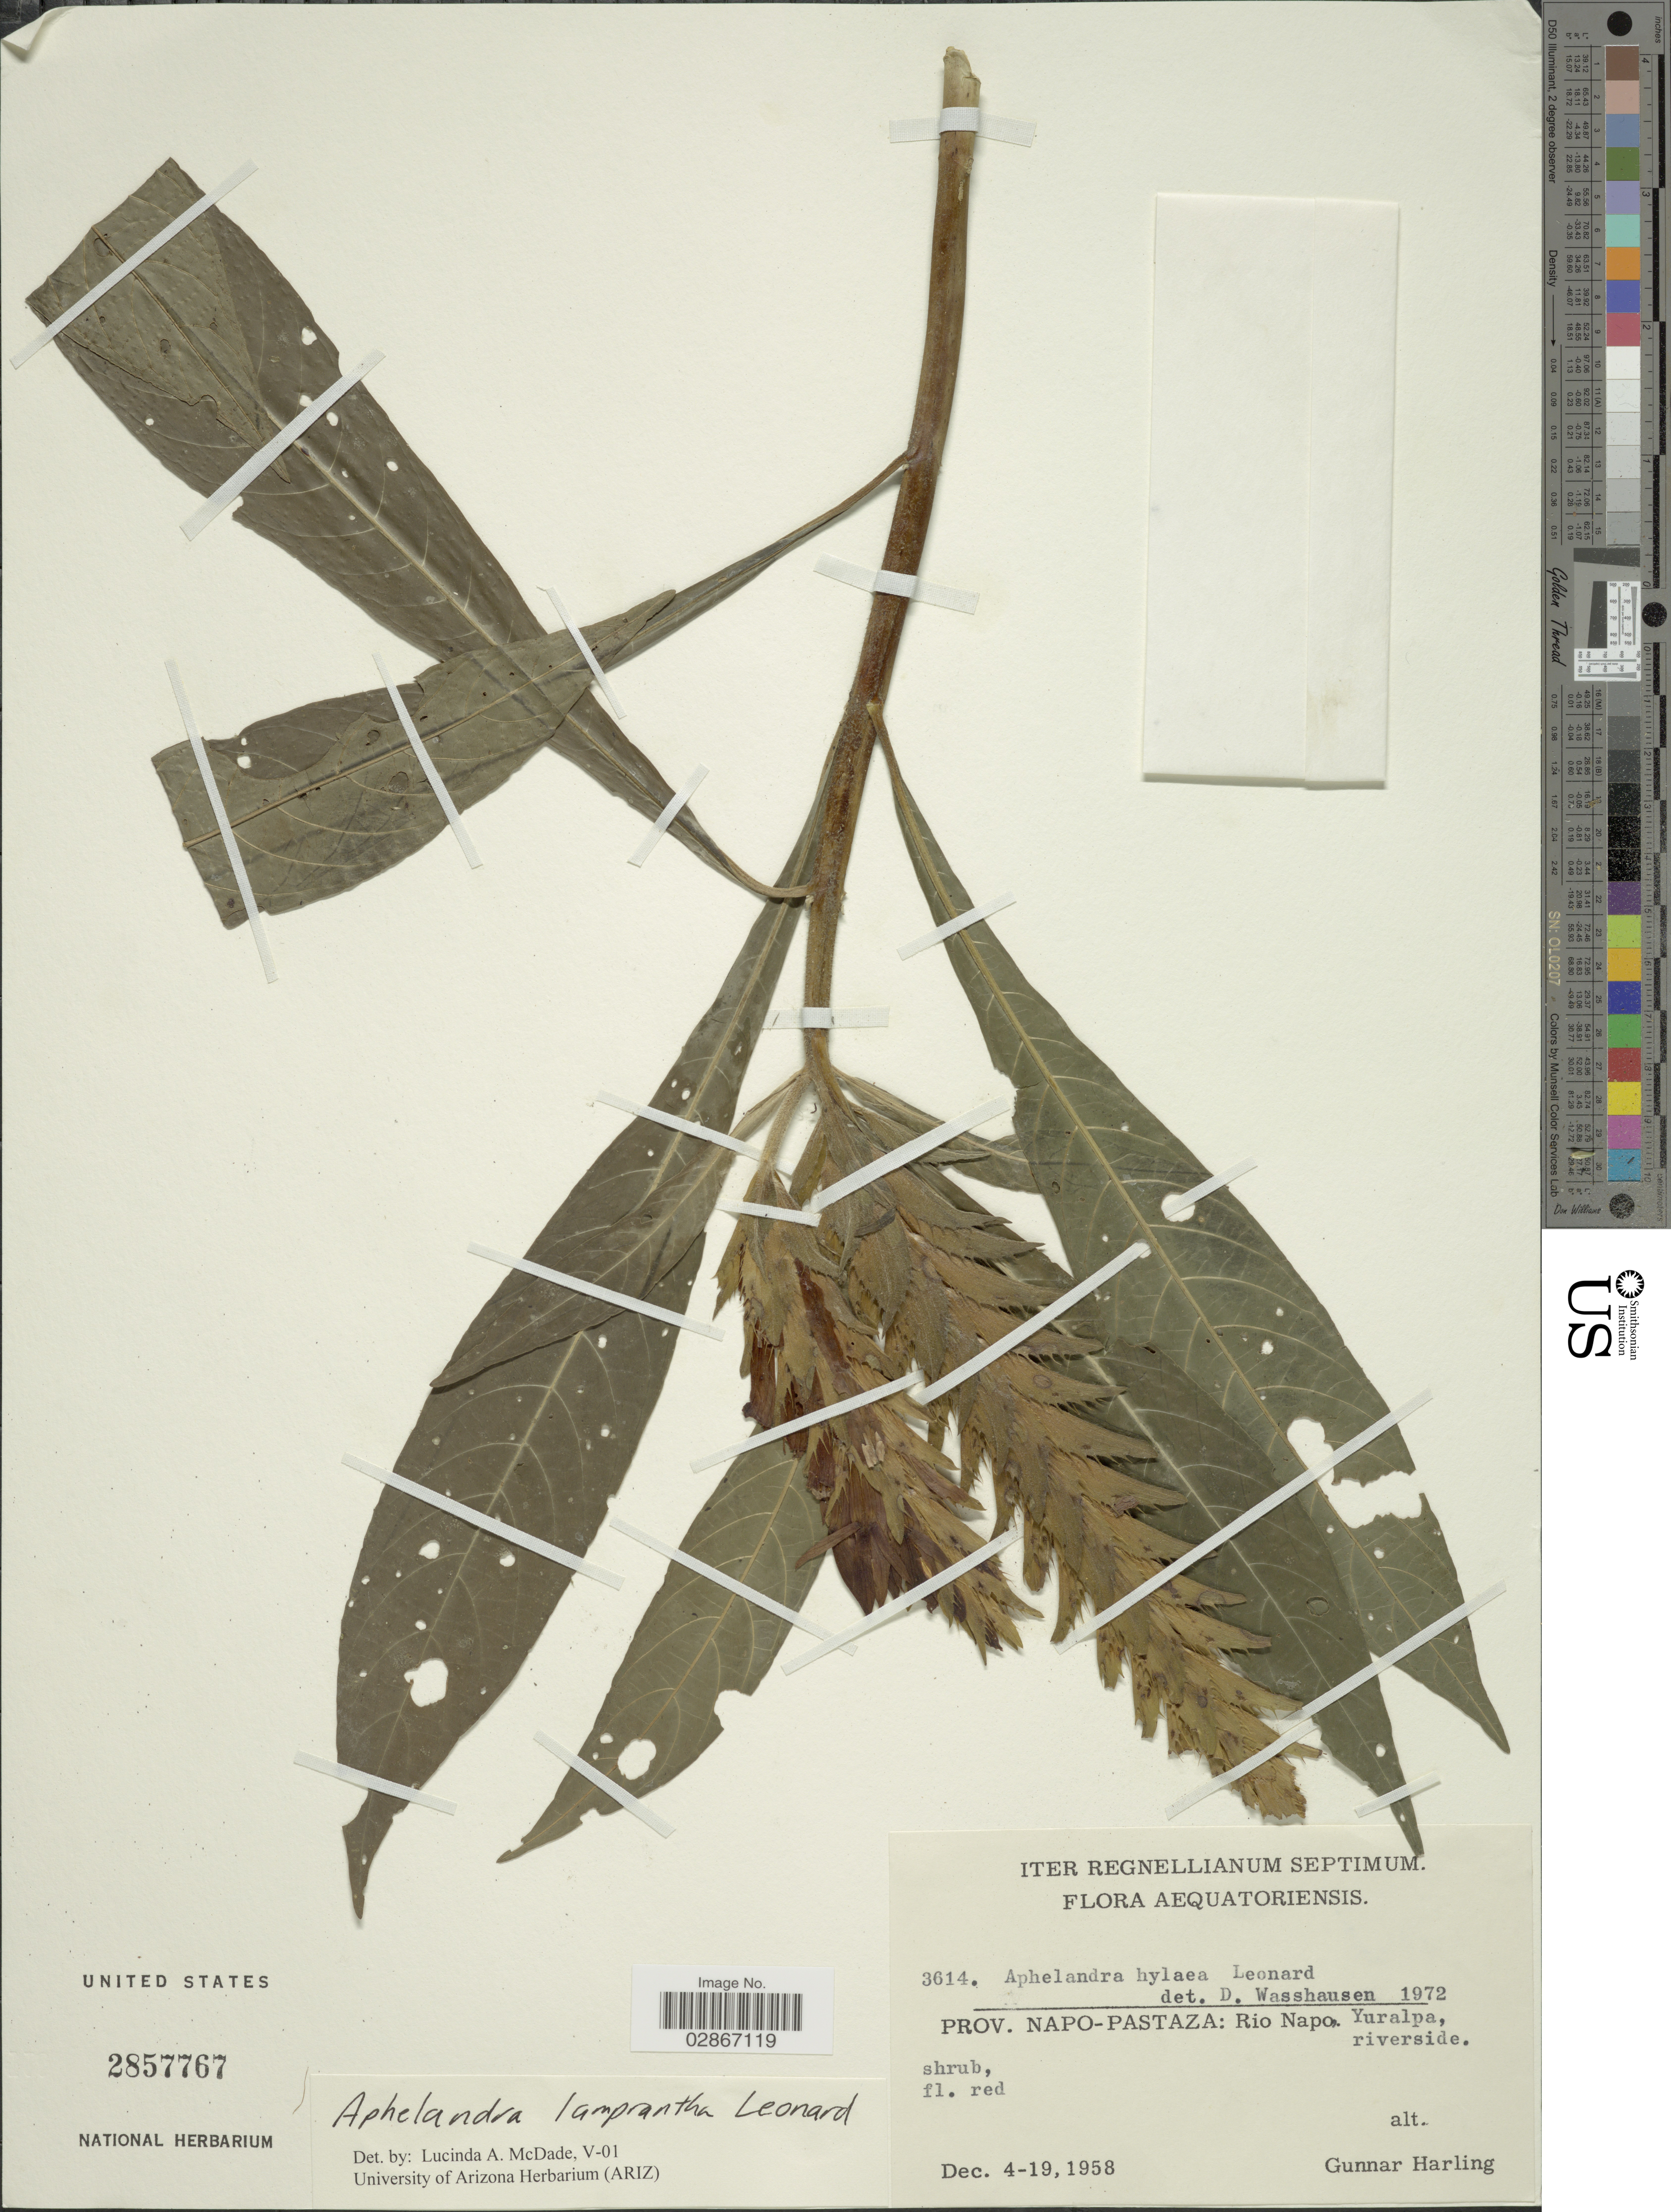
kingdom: Plantae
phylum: Tracheophyta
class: Magnoliopsida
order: Lamiales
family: Acanthaceae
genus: Aphelandra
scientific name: Aphelandra hylaea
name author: Leonard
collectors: G. Harling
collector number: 3614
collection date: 1958-12-04/1958-12-19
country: Ecuador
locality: Aequatoriensis. Prov. Napo-Pastaza: Rio Napo, Yuralpa.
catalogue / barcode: US 2857767